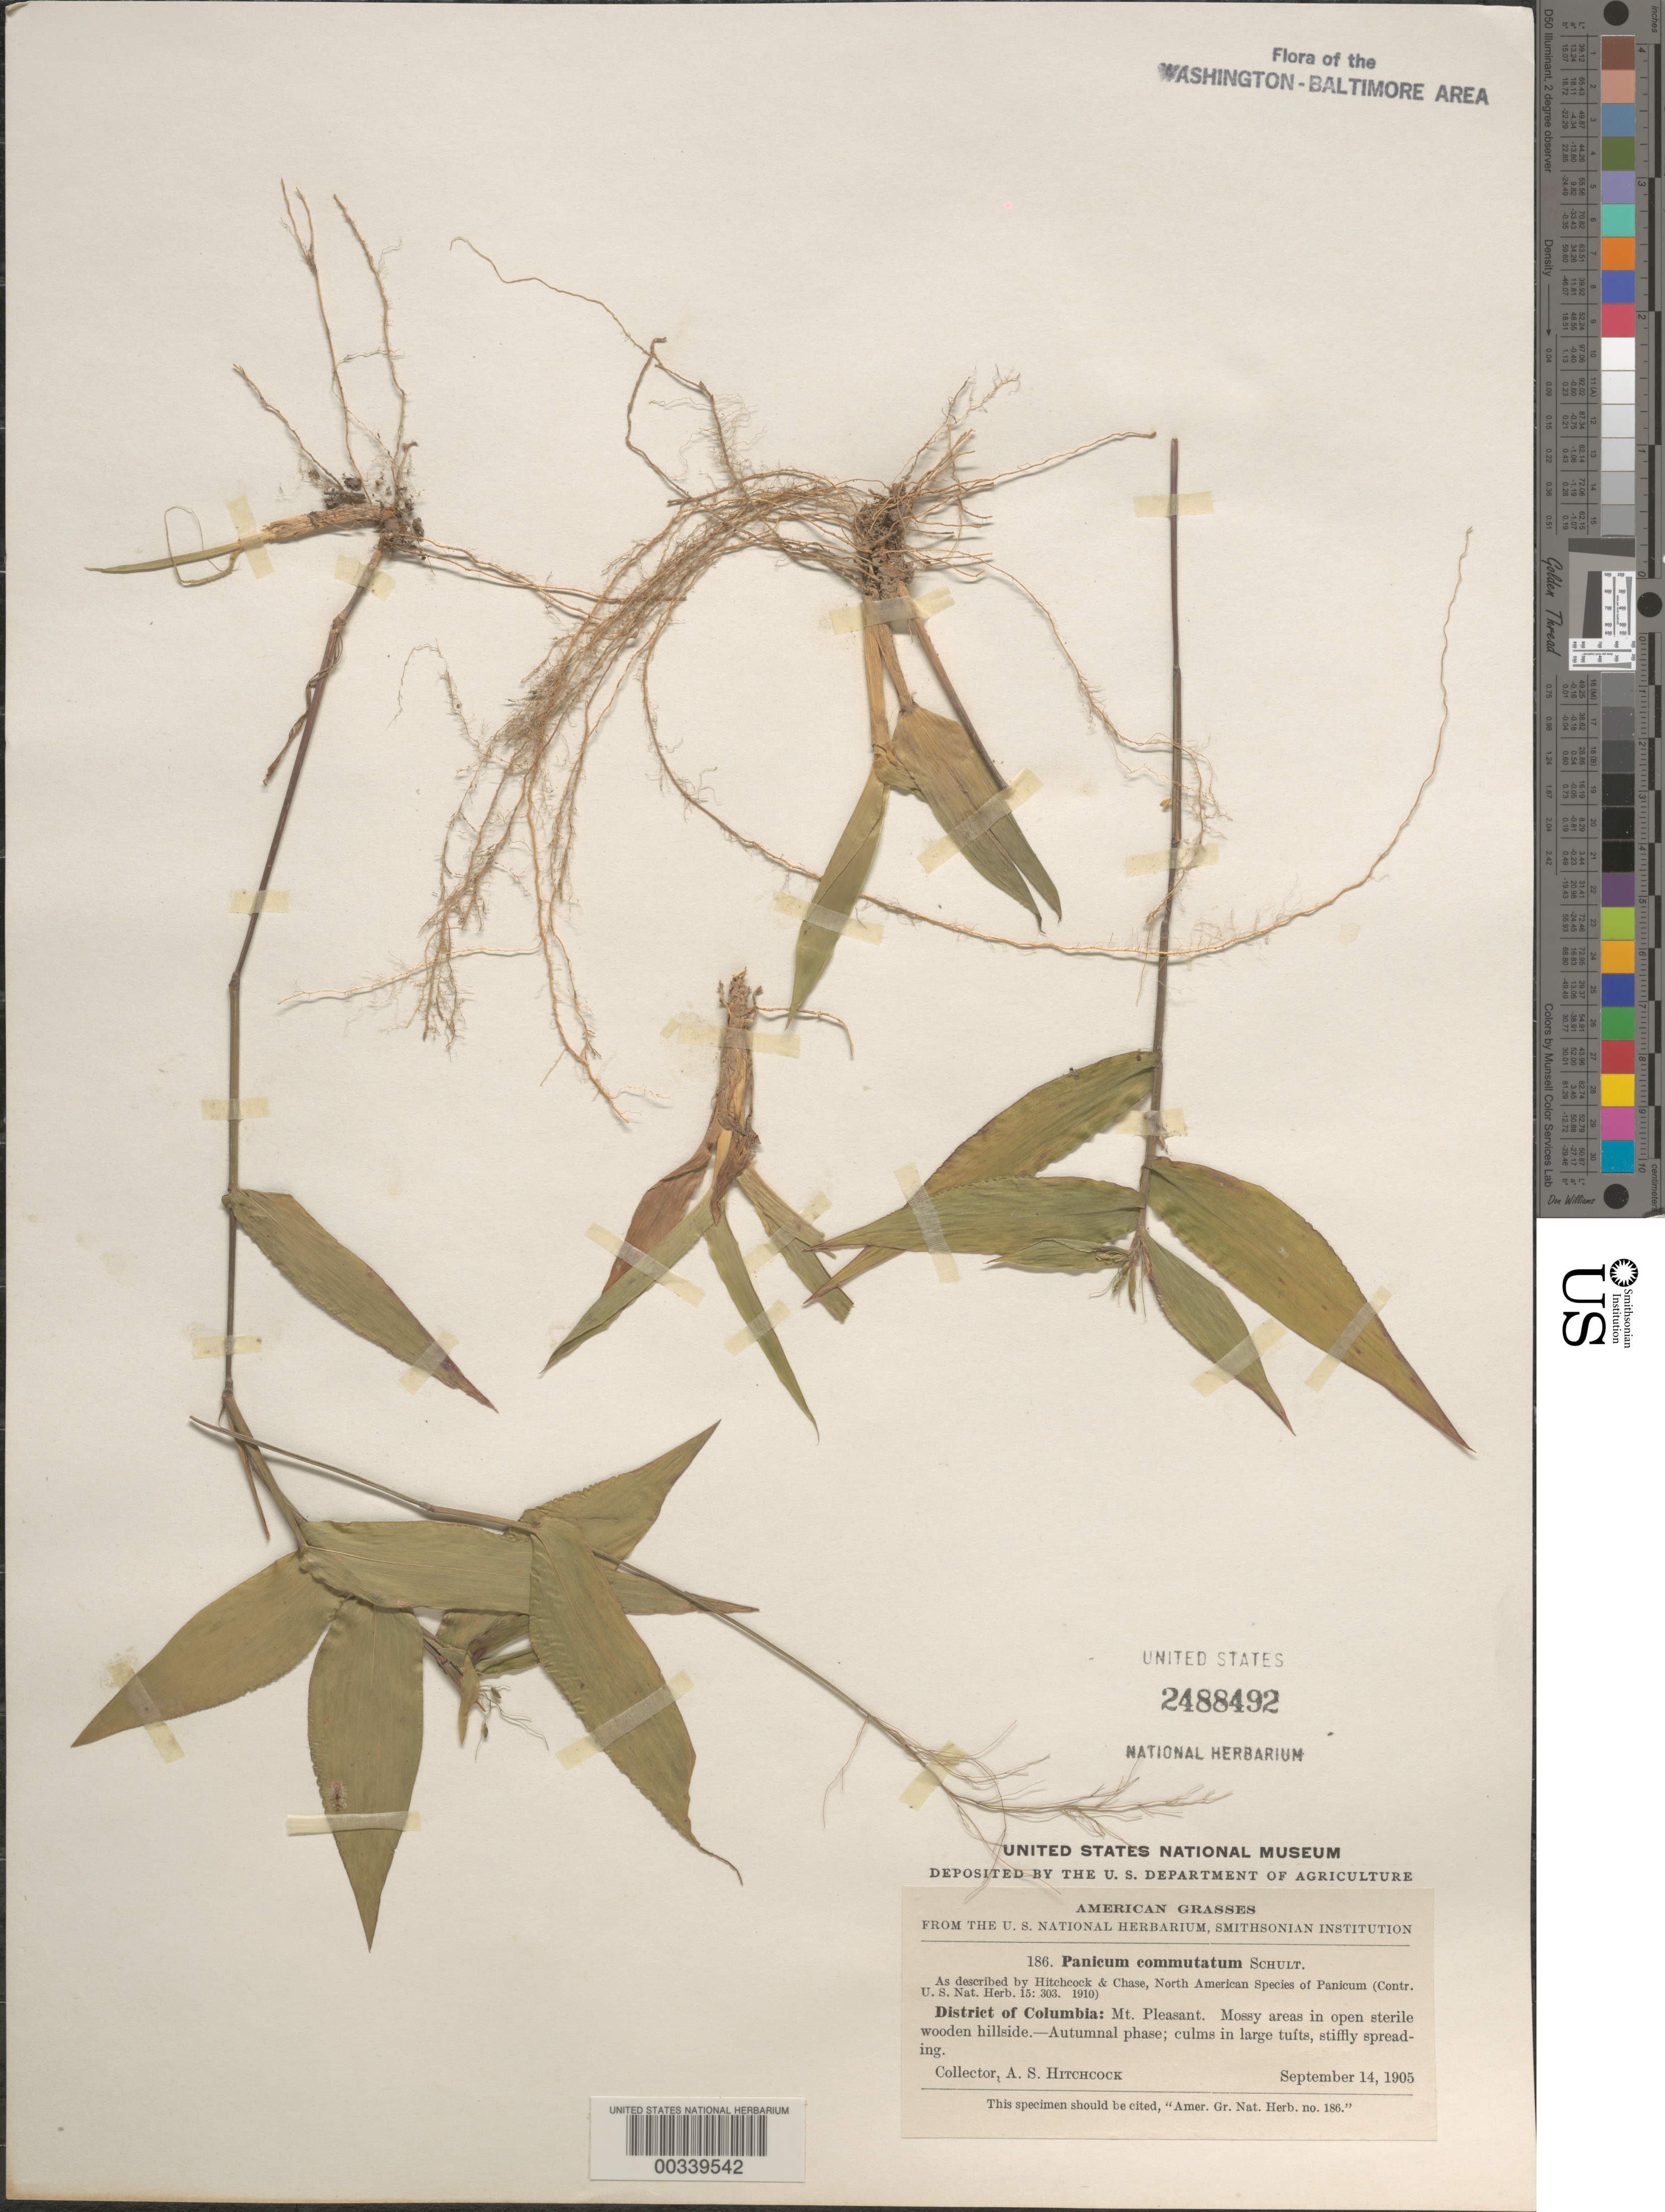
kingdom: Plantae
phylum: Tracheophyta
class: Liliopsida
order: Poales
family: Poaceae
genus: Dichanthelium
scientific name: Dichanthelium commutatum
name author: (Schult.) Gould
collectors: A. S. Hitchcock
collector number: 186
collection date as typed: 14 Sep 1905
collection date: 1905-09-14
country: United States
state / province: District of Columbia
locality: Mount Pleasant Rock Creek Park and Vicinity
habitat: Mossy areas in open sterile wooden hillside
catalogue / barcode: US 2488492